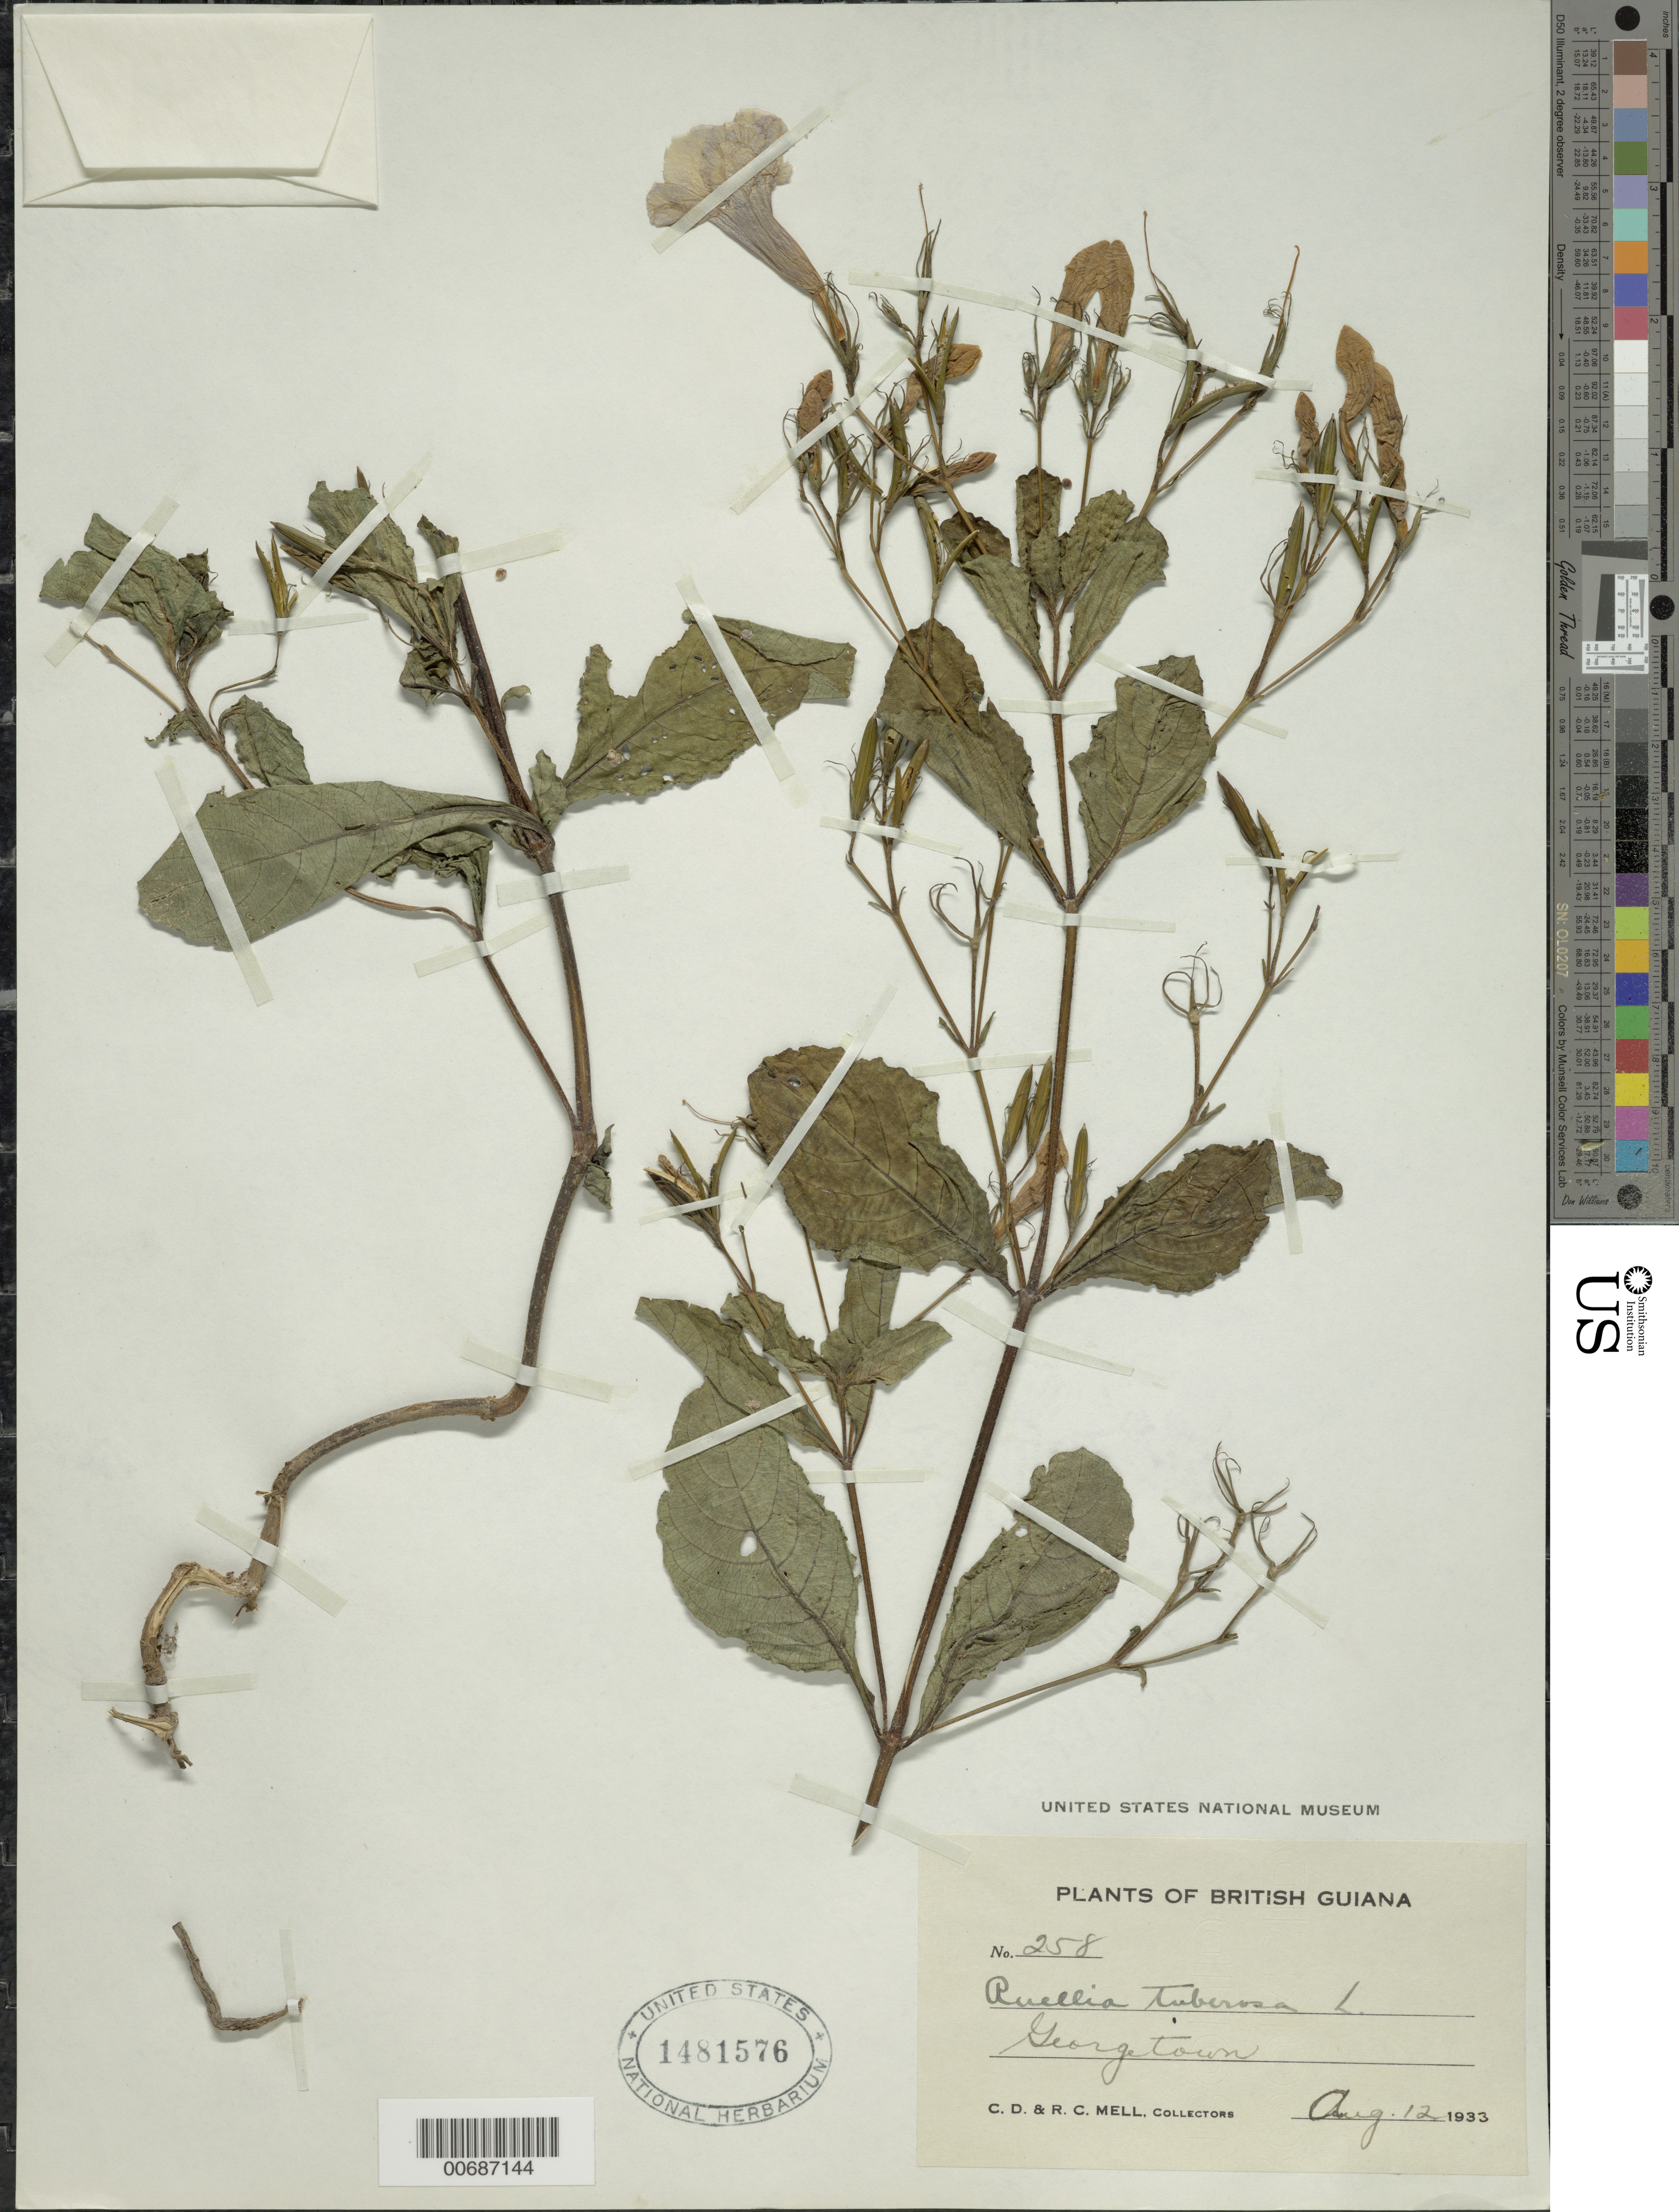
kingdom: Plantae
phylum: Tracheophyta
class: Magnoliopsida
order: Lamiales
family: Acanthaceae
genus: Ruellia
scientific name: Ruellia tuberosa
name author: L.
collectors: C. D. Mell & R. Mell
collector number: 258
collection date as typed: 12-Aug-33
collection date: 1933-08-12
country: Guyana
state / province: Demerara-Mahaica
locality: Georgetown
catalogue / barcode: US 1481576